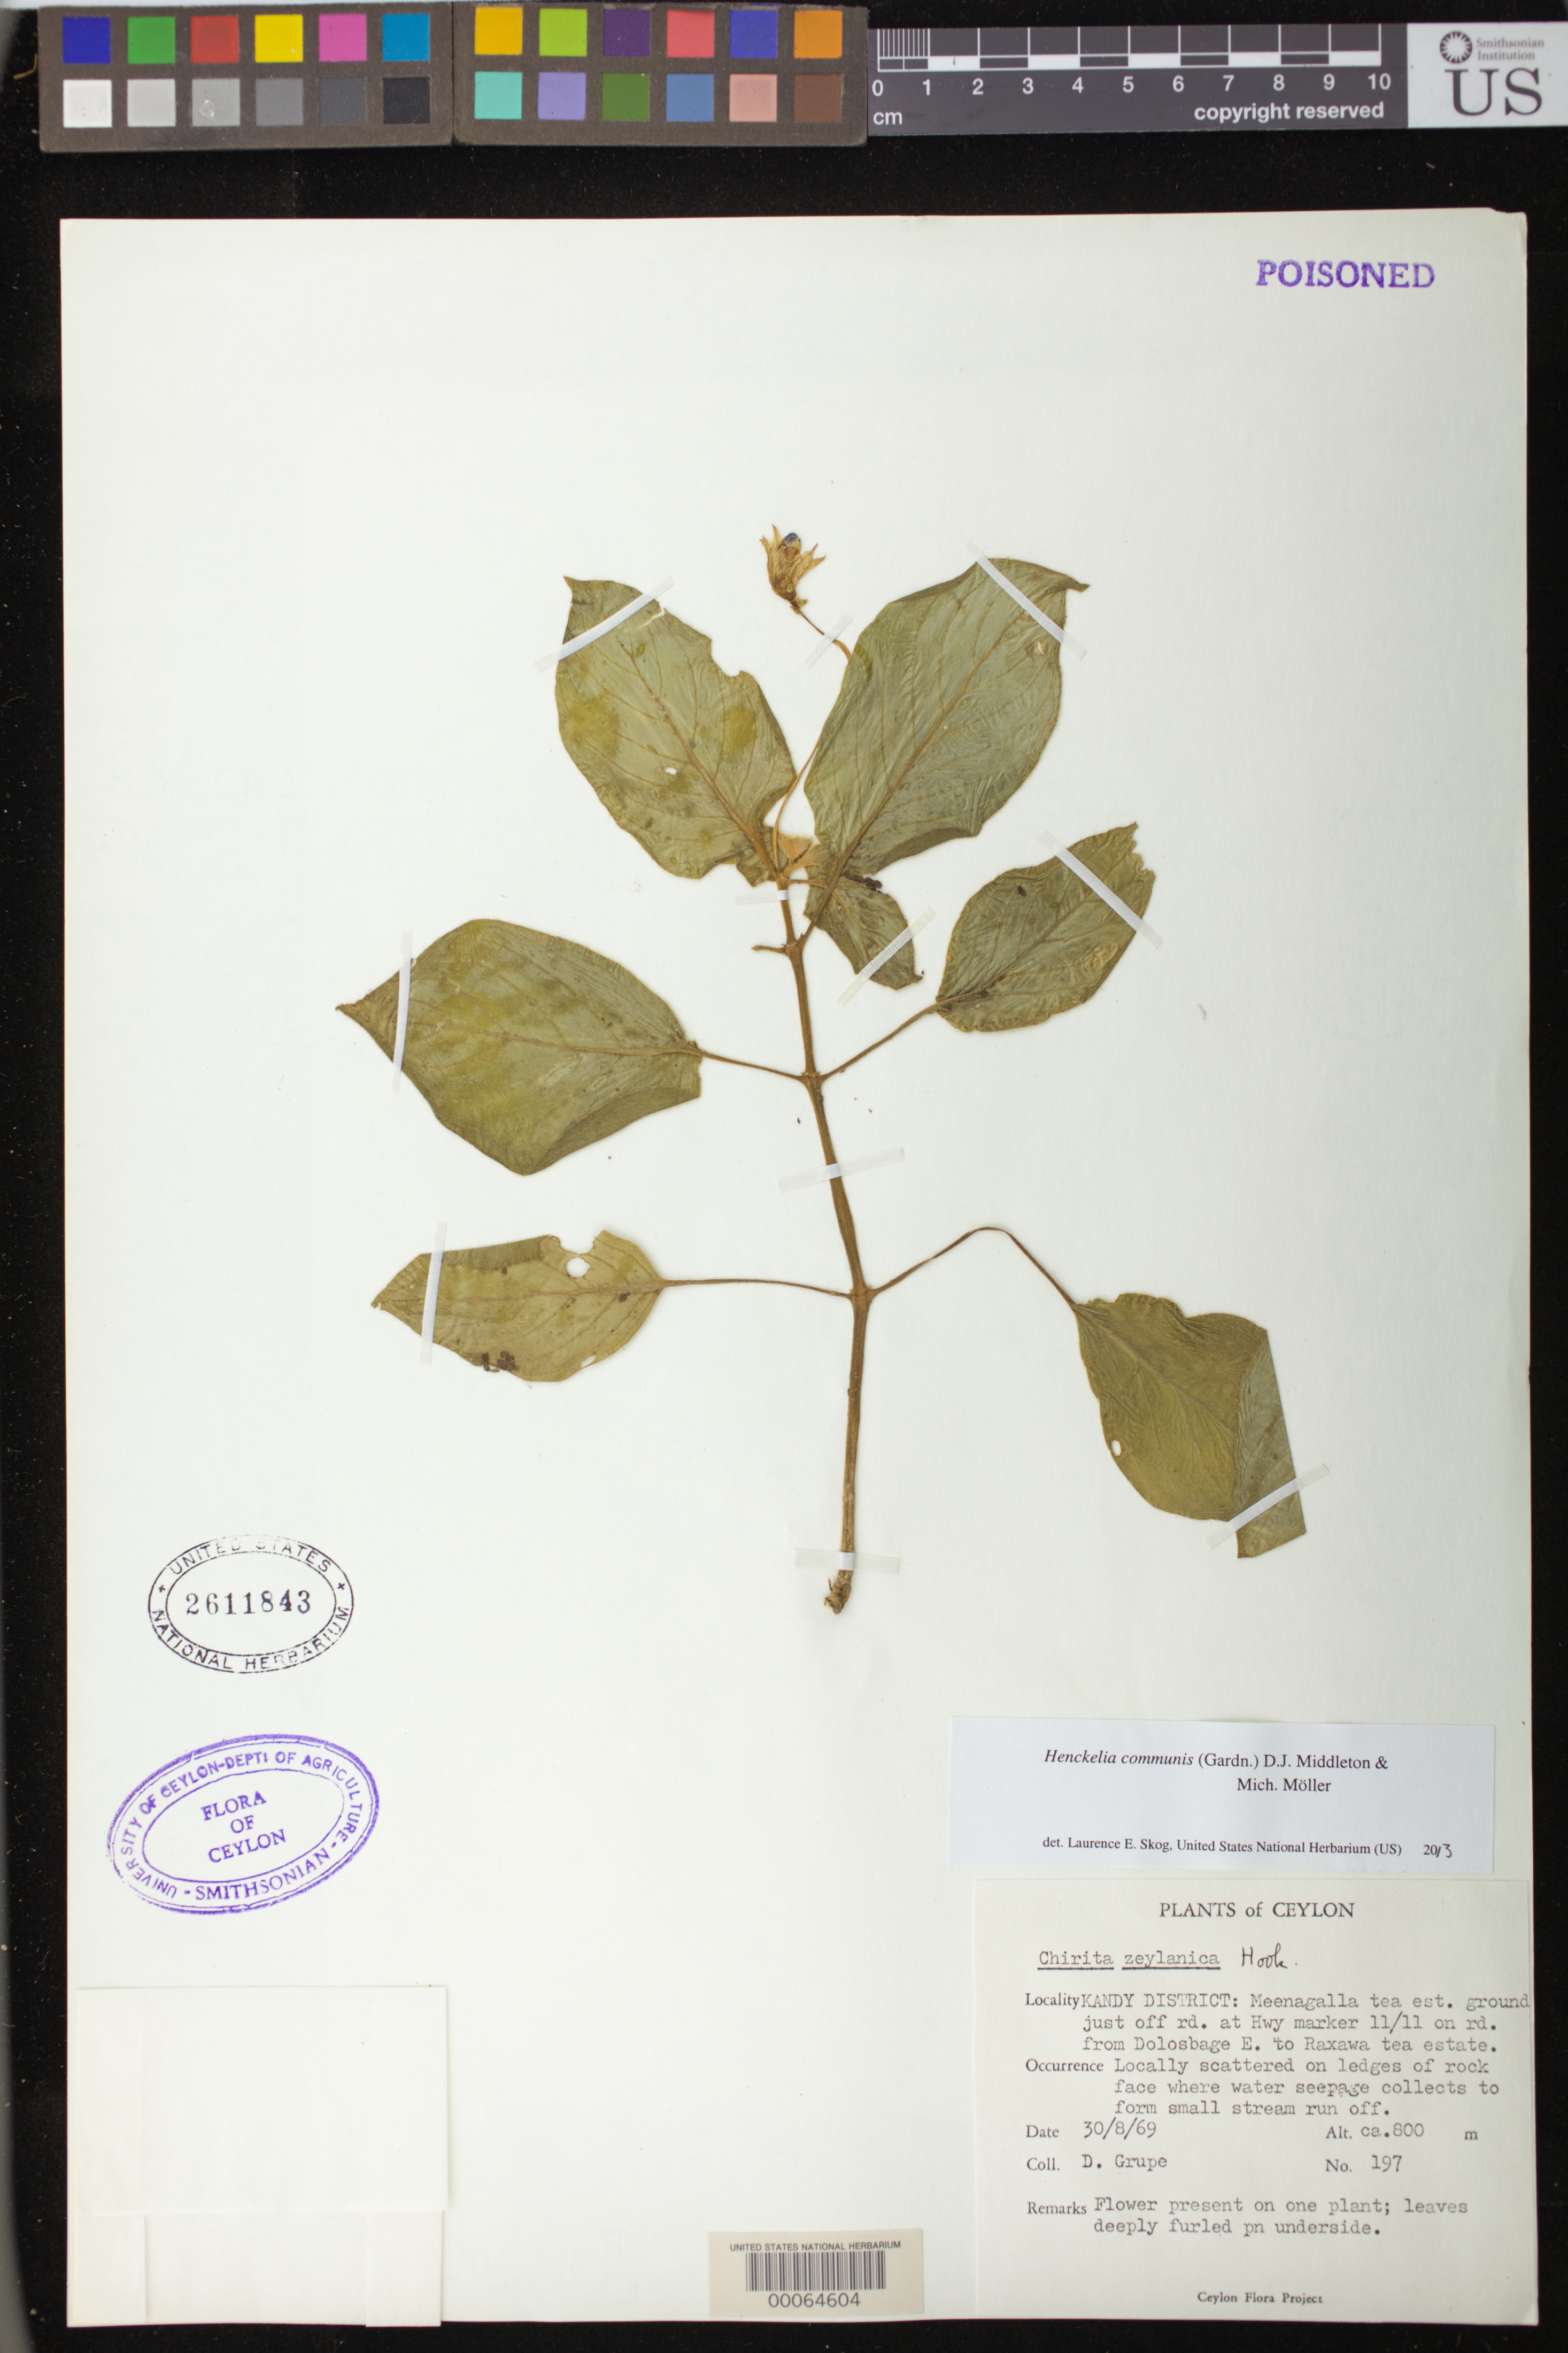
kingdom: Plantae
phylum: Tracheophyta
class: Magnoliopsida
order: Lamiales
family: Gesneriaceae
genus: Henckelia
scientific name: Henckelia communis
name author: (Gardner) D.J. Middleton & Mich. Möller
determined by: Skog, Laurence E.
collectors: D. Grupe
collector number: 197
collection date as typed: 30 Aug 1969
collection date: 1969-08-30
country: Sri Lanka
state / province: Central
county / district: Kandy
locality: Meenagalla tea estate ground just off road at highway marker 11/ 11 on road from dolosbage to raxawa tea estate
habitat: On ledges of rock face where water seepage collects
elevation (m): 800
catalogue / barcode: US 2611843